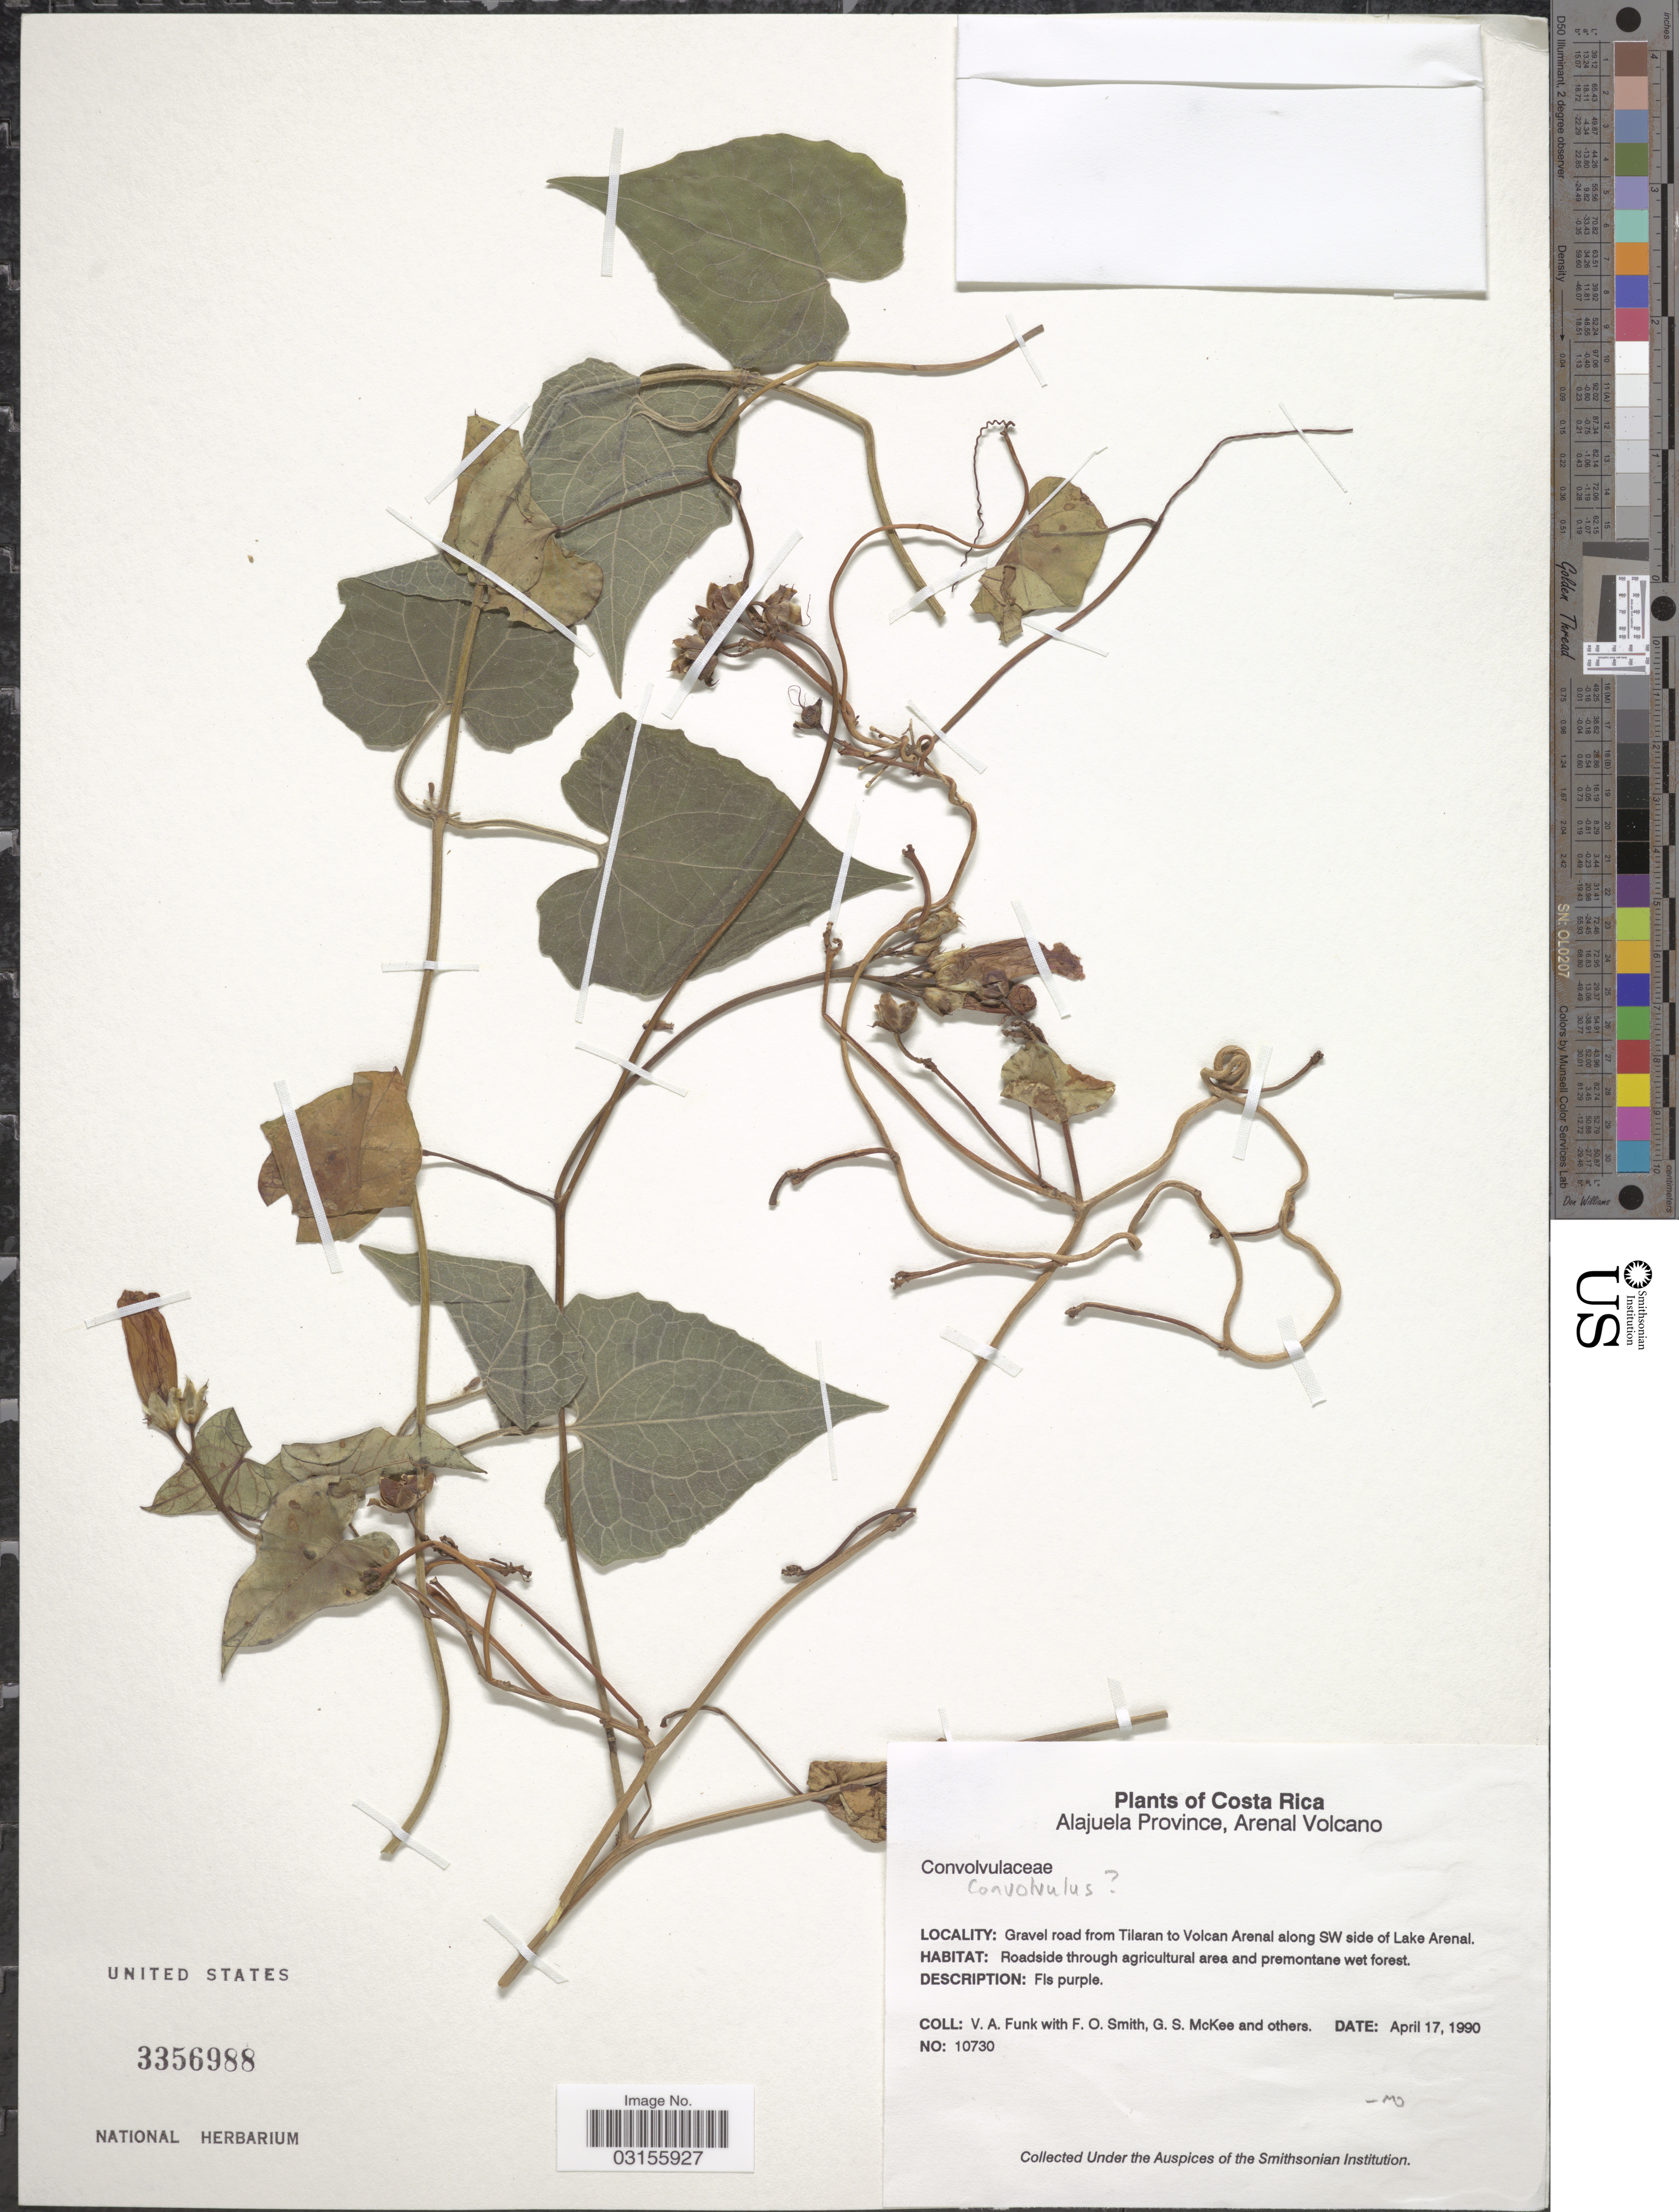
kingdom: Plantae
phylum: Tracheophyta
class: Magnoliopsida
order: Solanales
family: Convolvulaceae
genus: Ipomoea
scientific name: Ipomoea trifida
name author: (Kunth) G. Don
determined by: Staples, G. W.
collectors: V. Funk, F. Smith, G. S. McKee & et al.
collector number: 10730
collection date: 1990-04-17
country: Costa Rica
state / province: Alajuela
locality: Arenal Volcano. Gravel road from Tilaran to Volcan Arenal along SW side of Lake Arenal.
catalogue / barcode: US 3356988